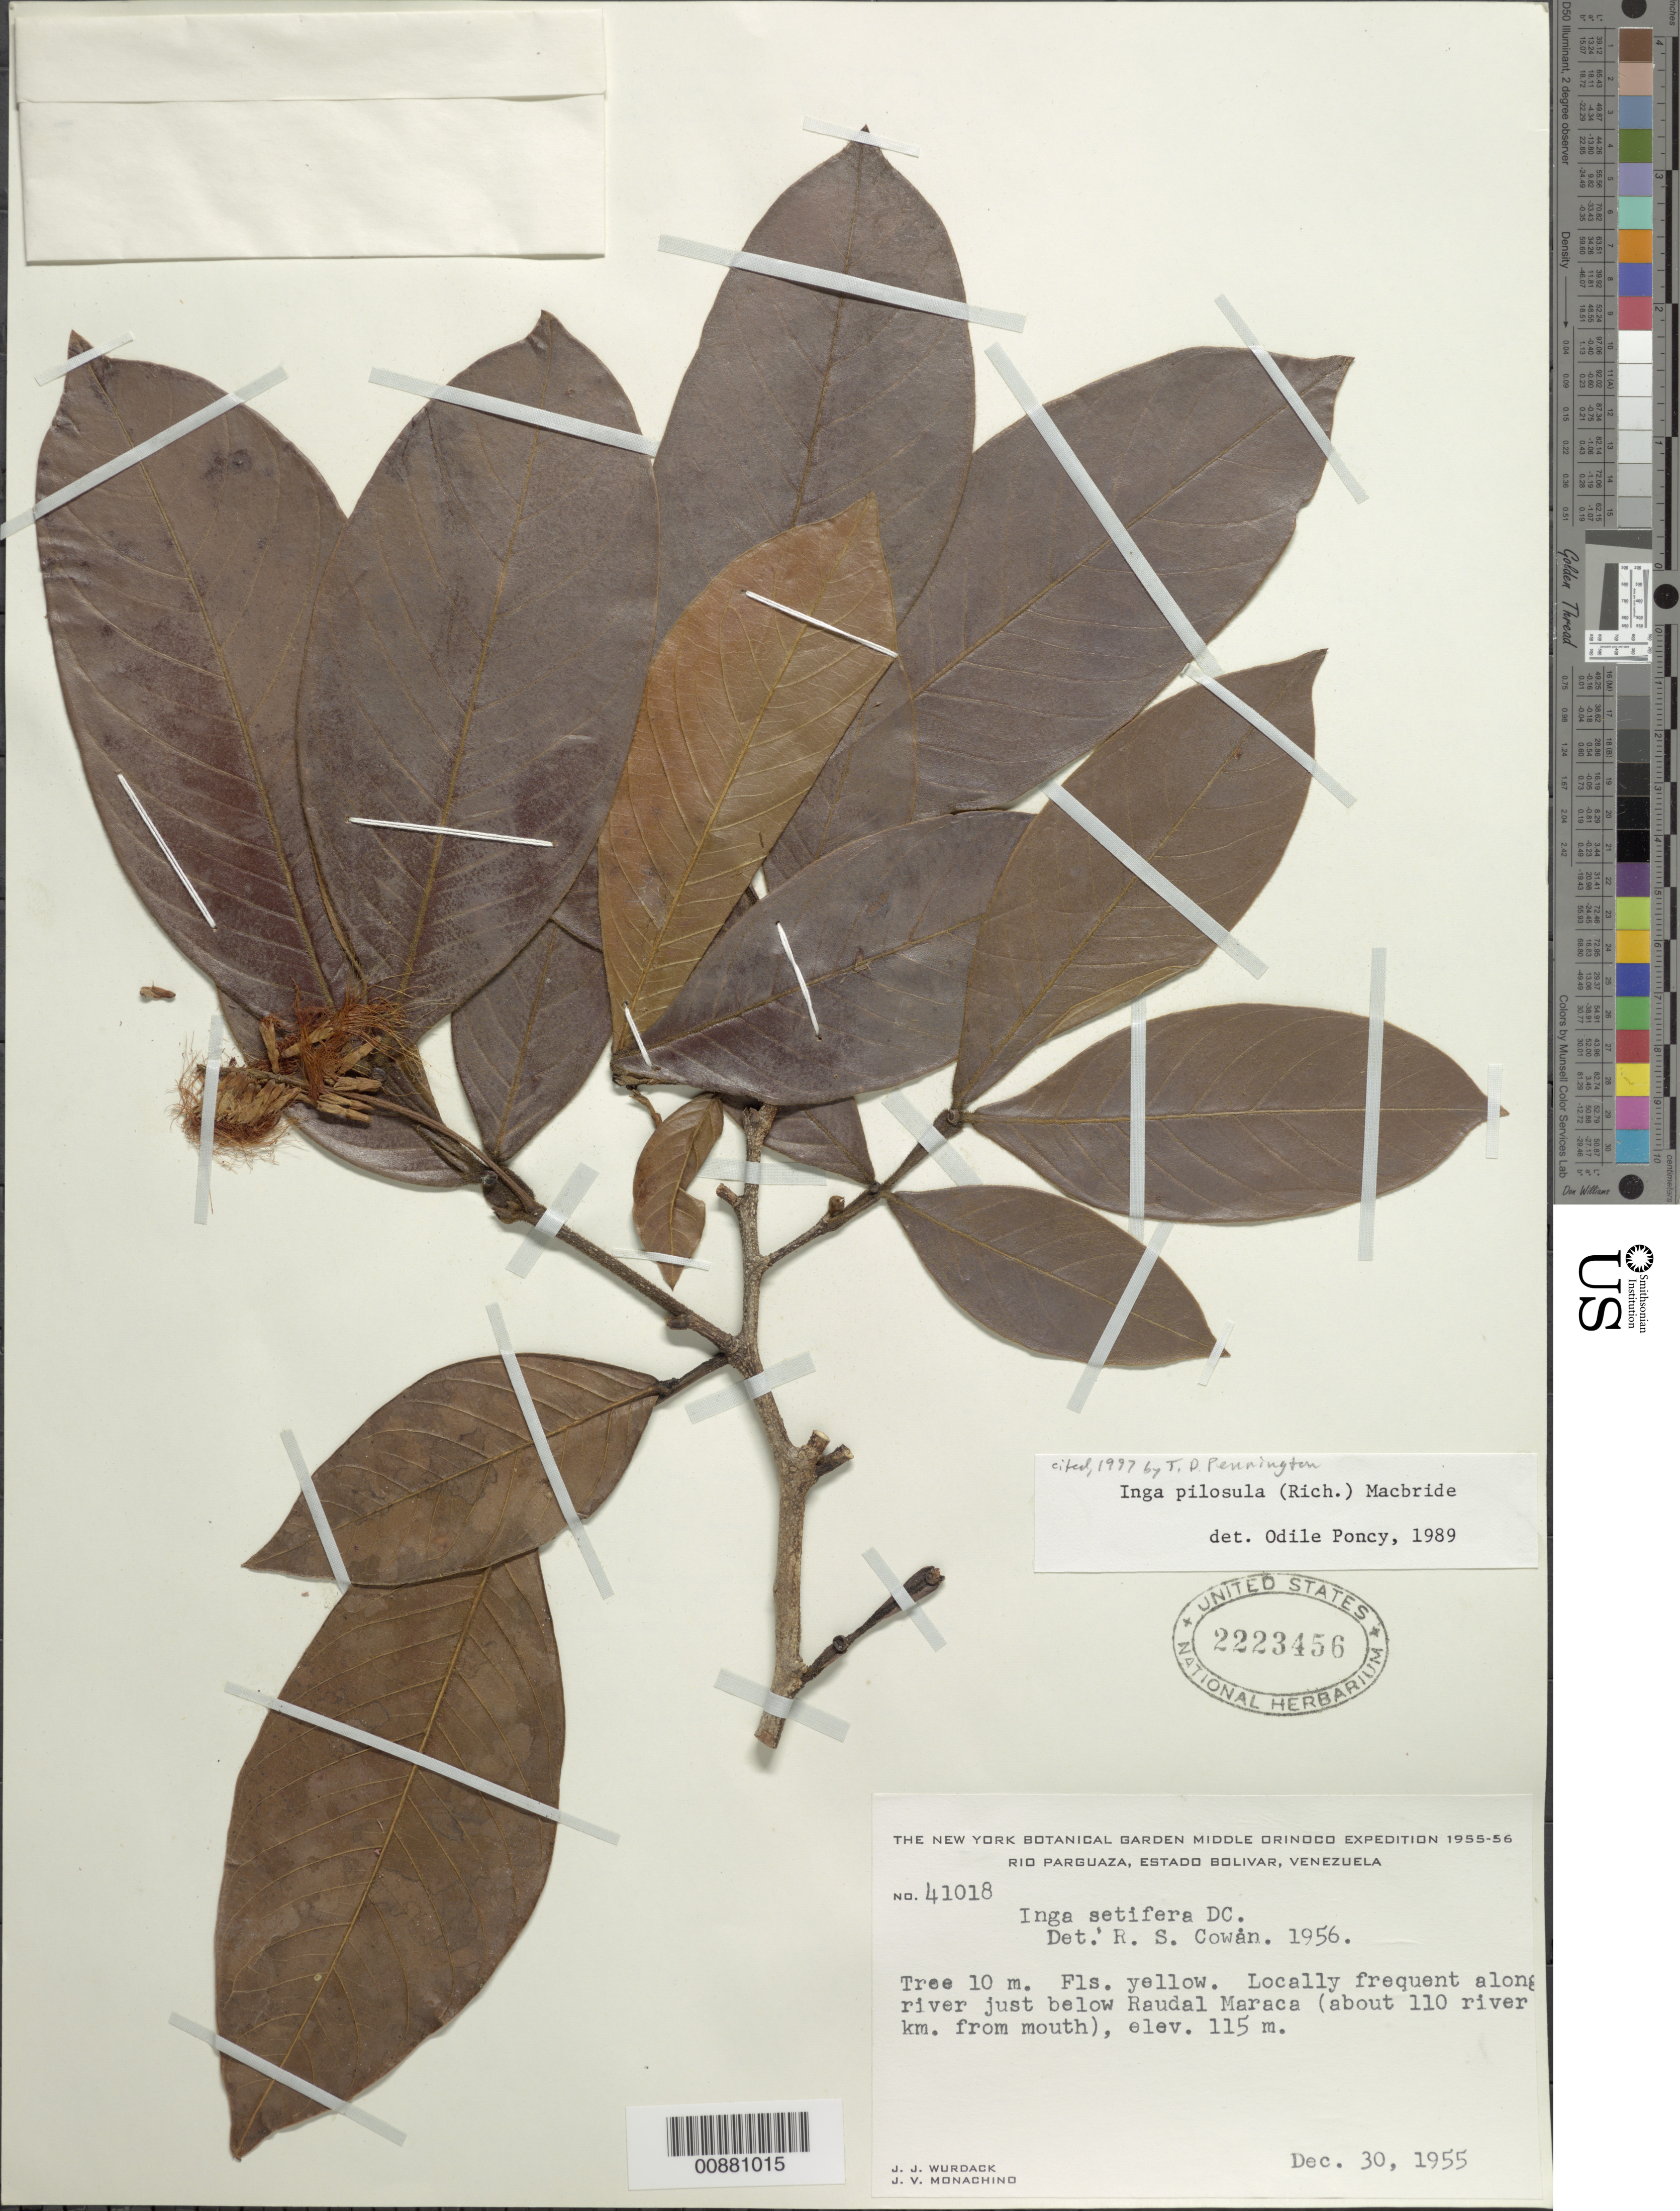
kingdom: Plantae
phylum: Tracheophyta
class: Magnoliopsida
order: Fabales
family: Fabaceae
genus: Inga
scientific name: Inga pilosula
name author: (Rich.) J.F. Macbr.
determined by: Poncy, O.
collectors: J. J. Wurdack & J. V. Monachino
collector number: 41018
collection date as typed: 30-Dec-55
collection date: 1955-12-30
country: Venezuela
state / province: Bolívar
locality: Río Parguaza, just below Raudal Maraca (about 110 river km from mouth)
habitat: Along river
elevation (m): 115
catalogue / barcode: US 2223456